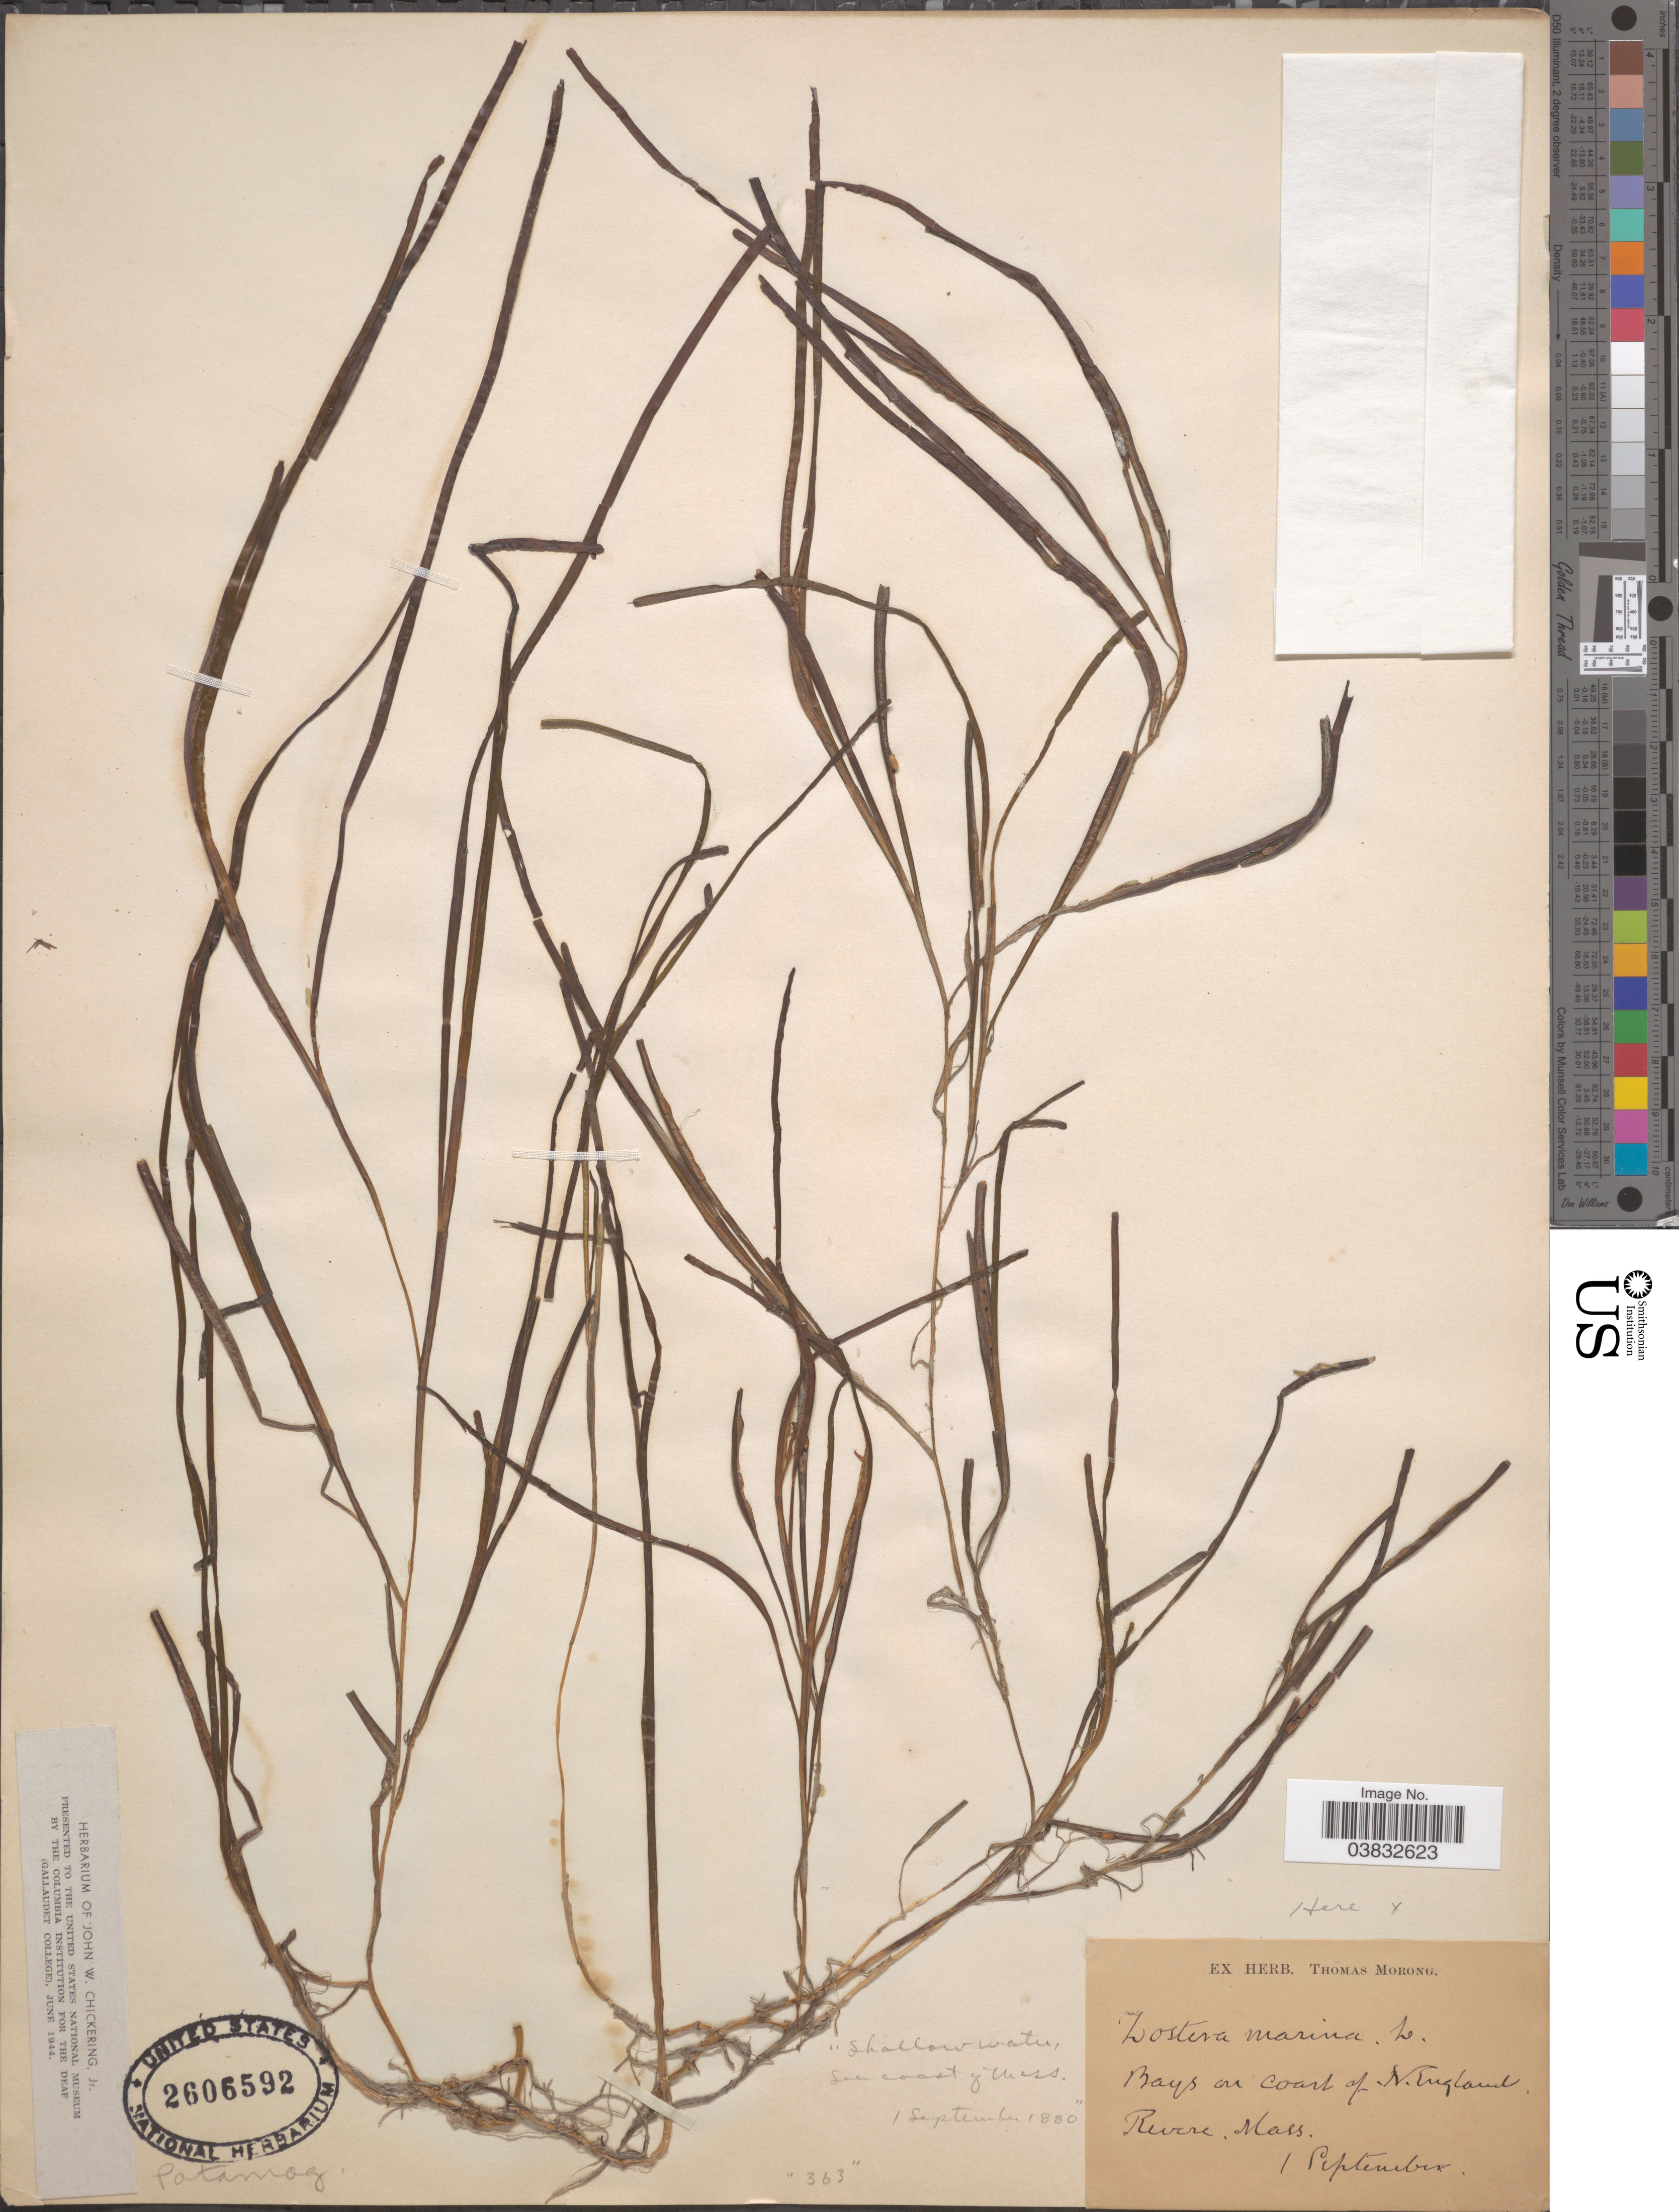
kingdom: Plantae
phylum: Tracheophyta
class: Liliopsida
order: Alismatales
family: Zosteraceae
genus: Zostera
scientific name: Zostera marina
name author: L.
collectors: ex Herb. T. Morong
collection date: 1880-09-01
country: United States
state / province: Massachusetts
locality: Bays on coast of N. England. Revere.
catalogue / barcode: US 2606592